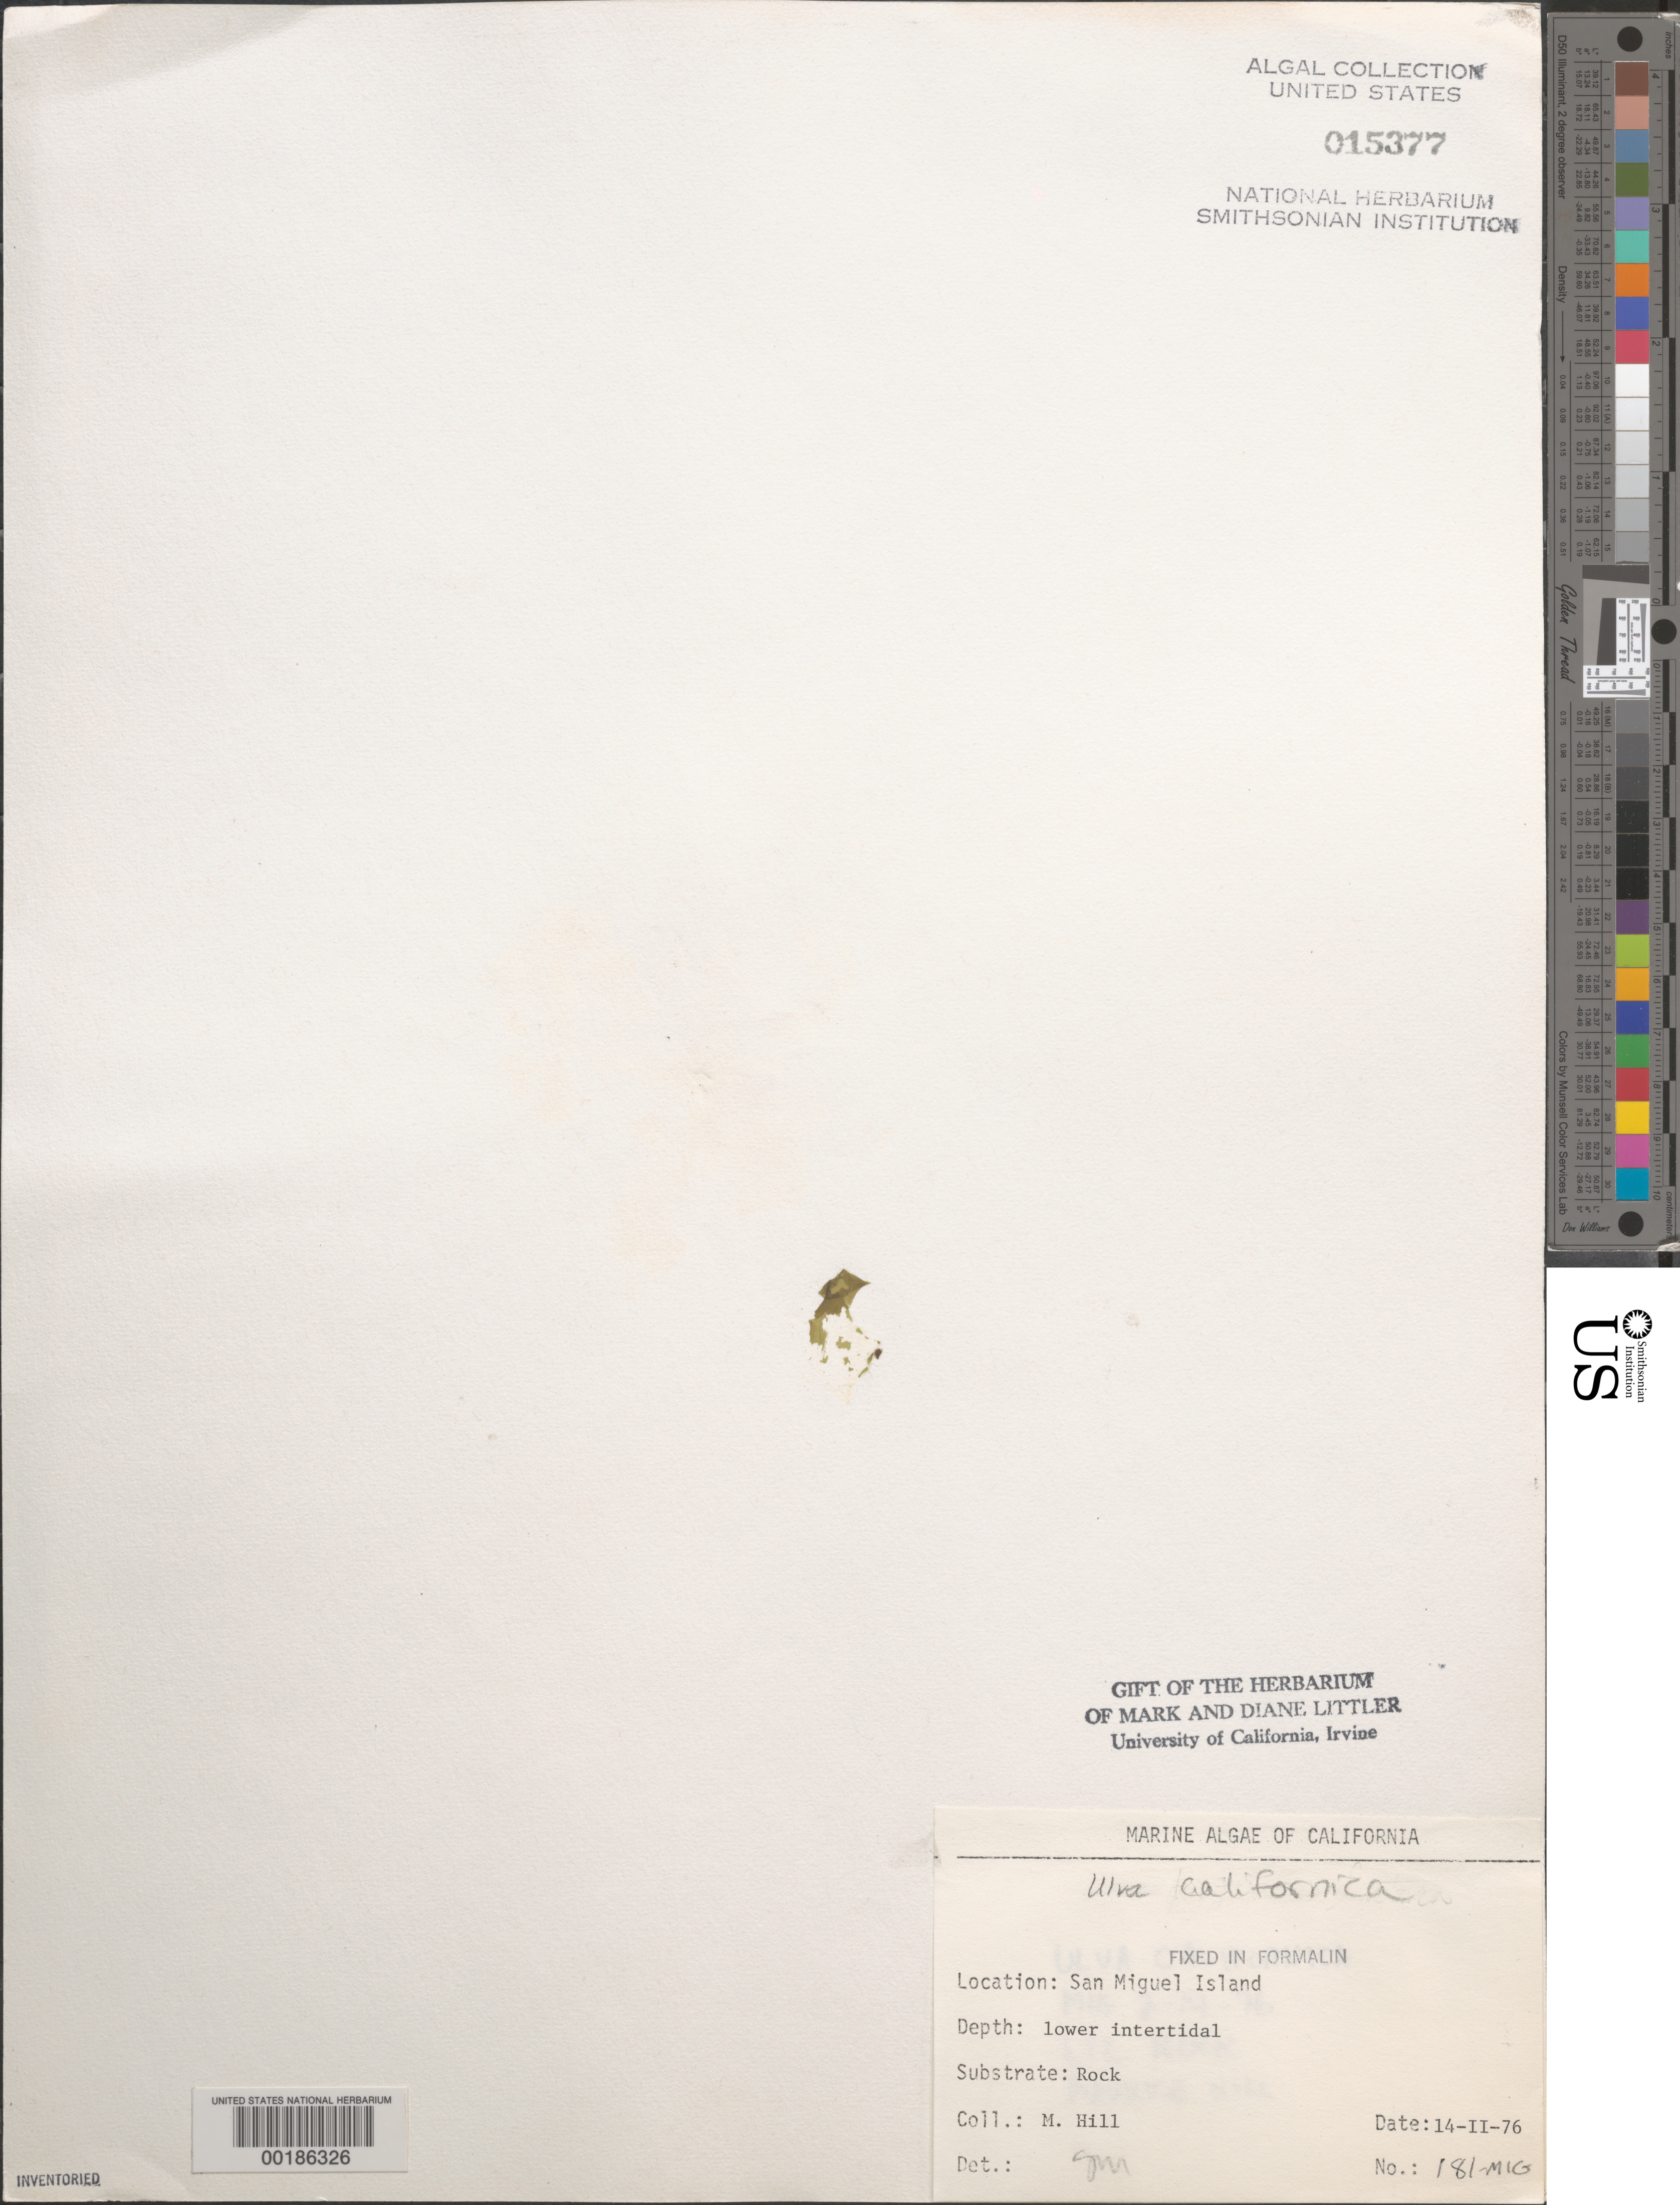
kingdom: Plantae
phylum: Chlorophyta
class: Ulvophyceae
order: Ulvales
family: Ulvaceae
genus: Ulva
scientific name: Ulva californica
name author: N.Wille in Collins et al.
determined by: Murray, S. N.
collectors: M. Hill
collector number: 181-mig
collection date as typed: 14 Feb 1976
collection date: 1976-02-14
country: United States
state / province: California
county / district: Santa Barbara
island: San Miguel Island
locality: Cuyler Harbor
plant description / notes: BLM-SOCALBIGHT Rocky Intertidal Survey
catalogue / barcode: US 15377